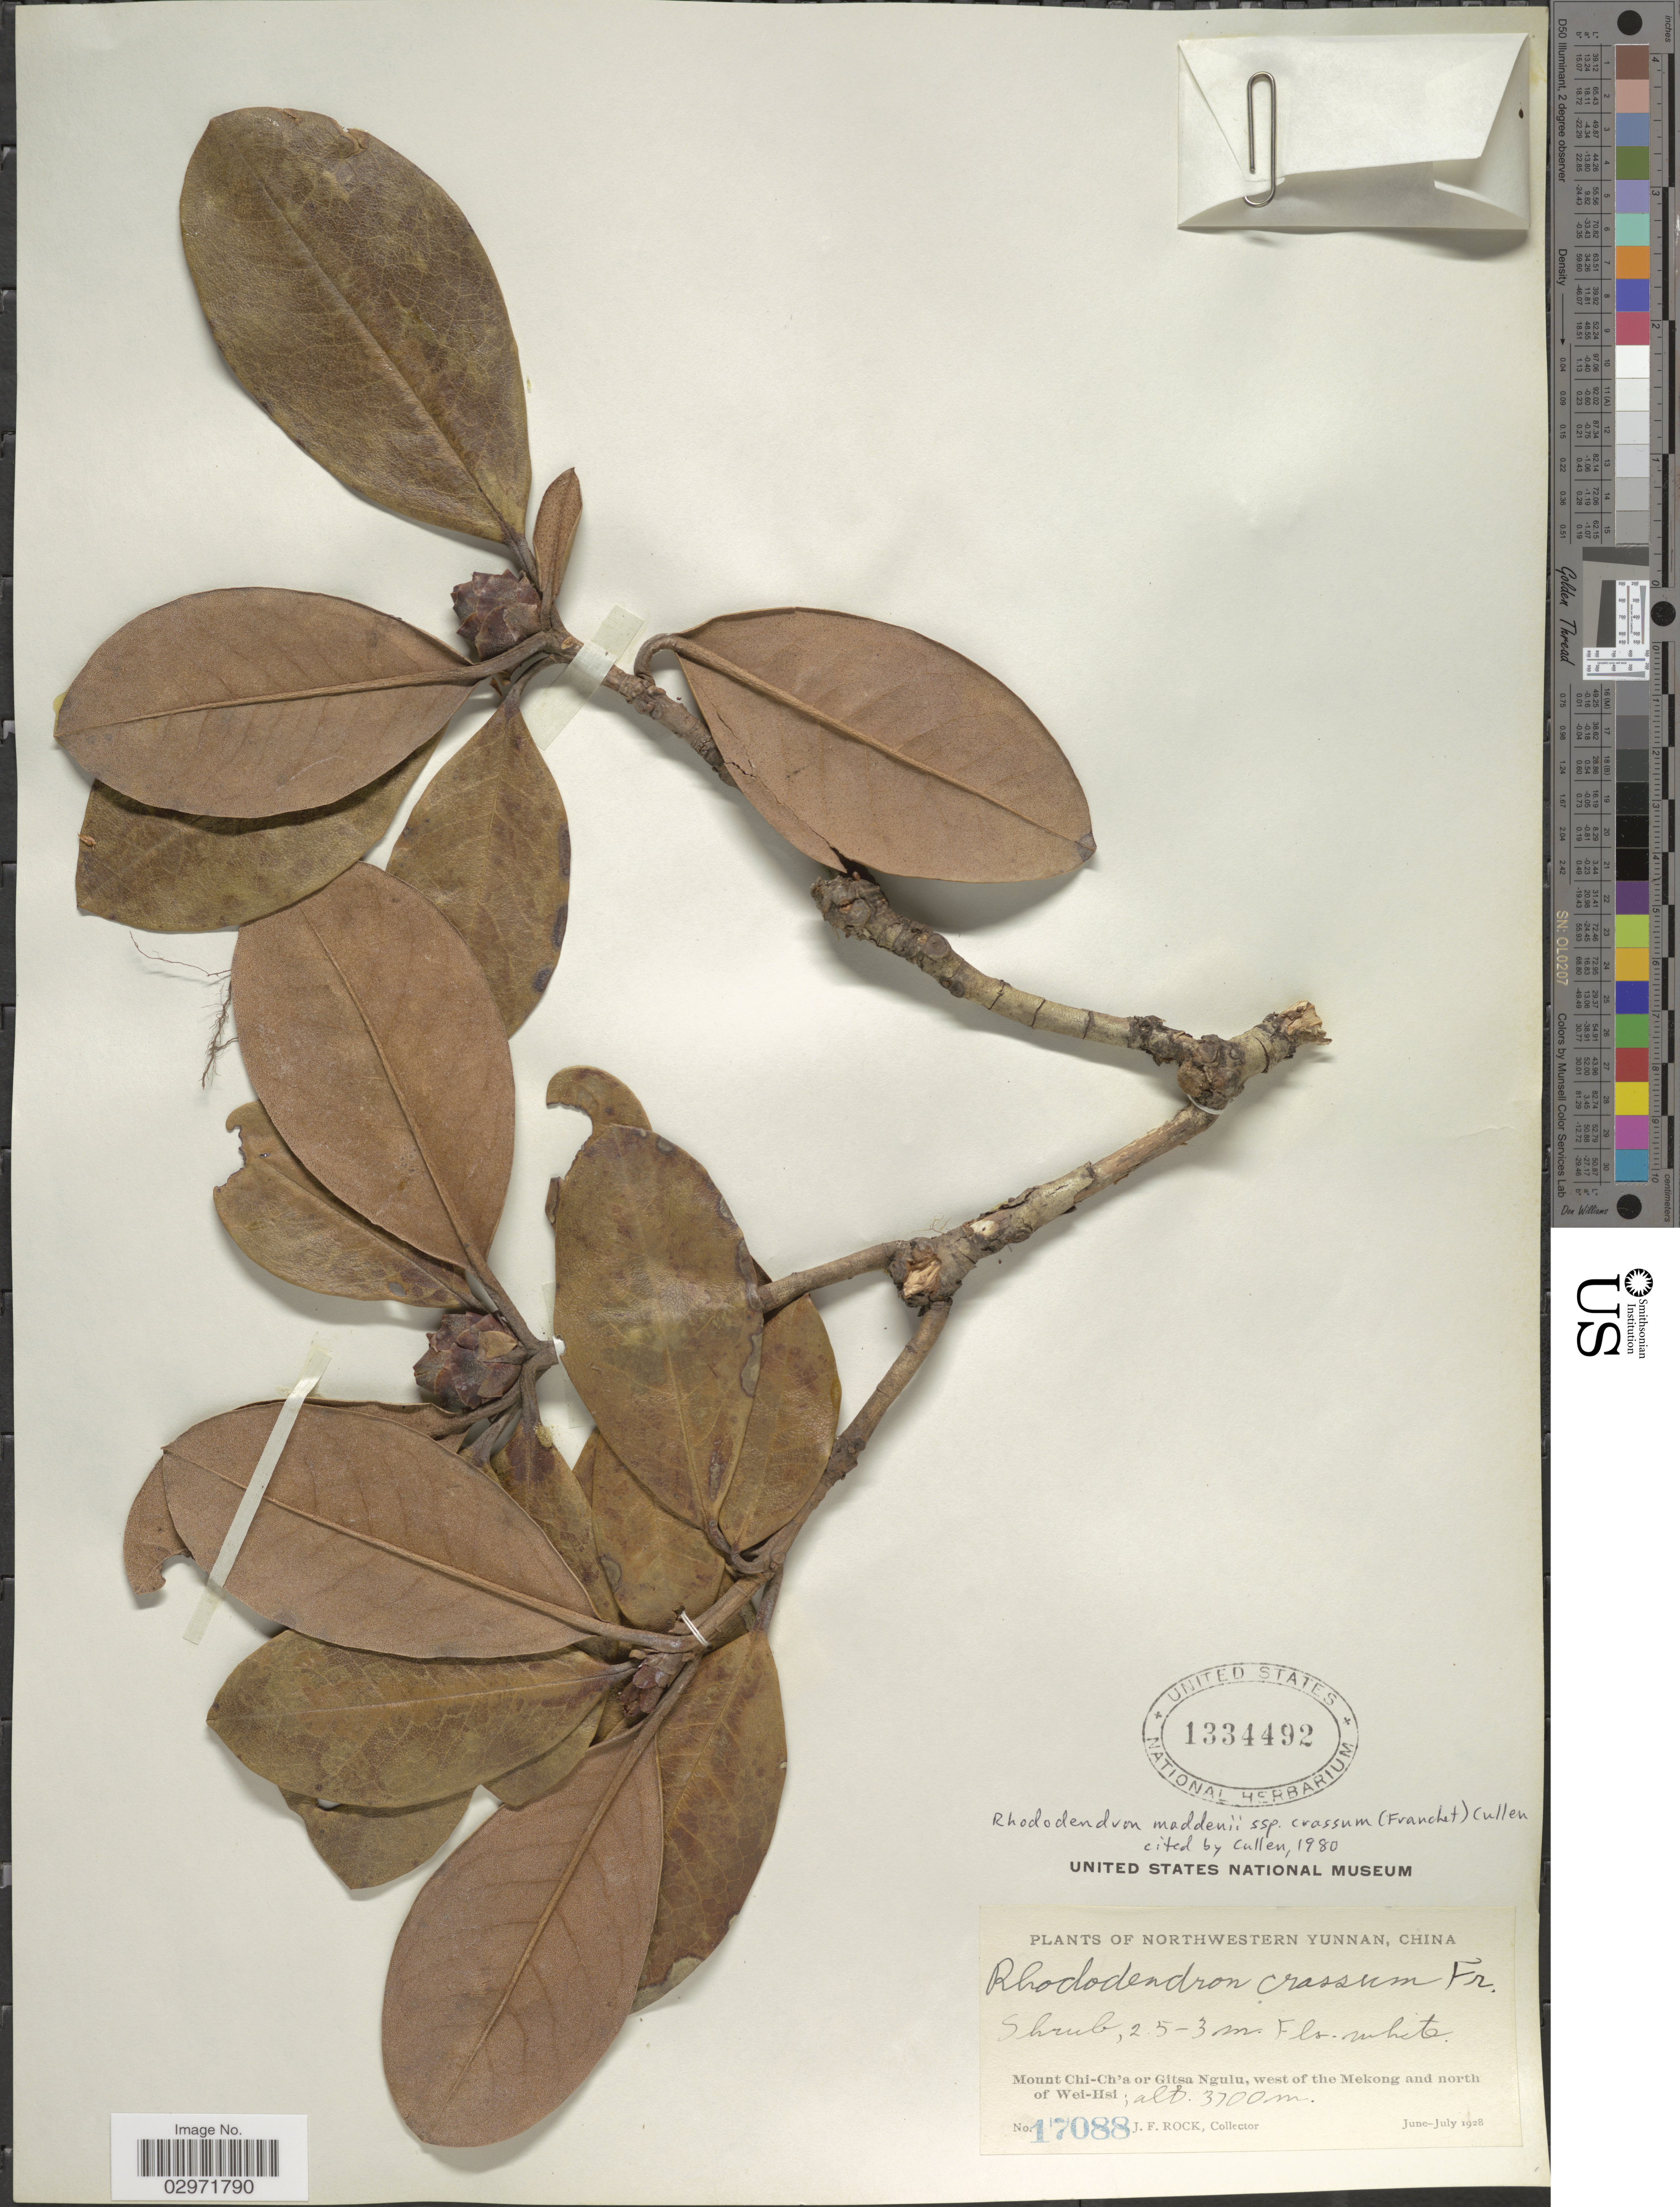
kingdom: Plantae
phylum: Tracheophyta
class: Magnoliopsida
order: Ericales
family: Ericaceae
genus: Rhododendron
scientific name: Rhododendron maddenii subsp. crassum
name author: (Franch.) Cullen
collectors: J. Rock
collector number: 17088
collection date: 1928-06/1928-07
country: China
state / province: Yunnan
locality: Northwestern Yunnan. Mount Chi-Ch'a or Gitsa Ngulu, west of the Mekong and north of Wei-Hsi.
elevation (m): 3700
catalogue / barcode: US 1334492